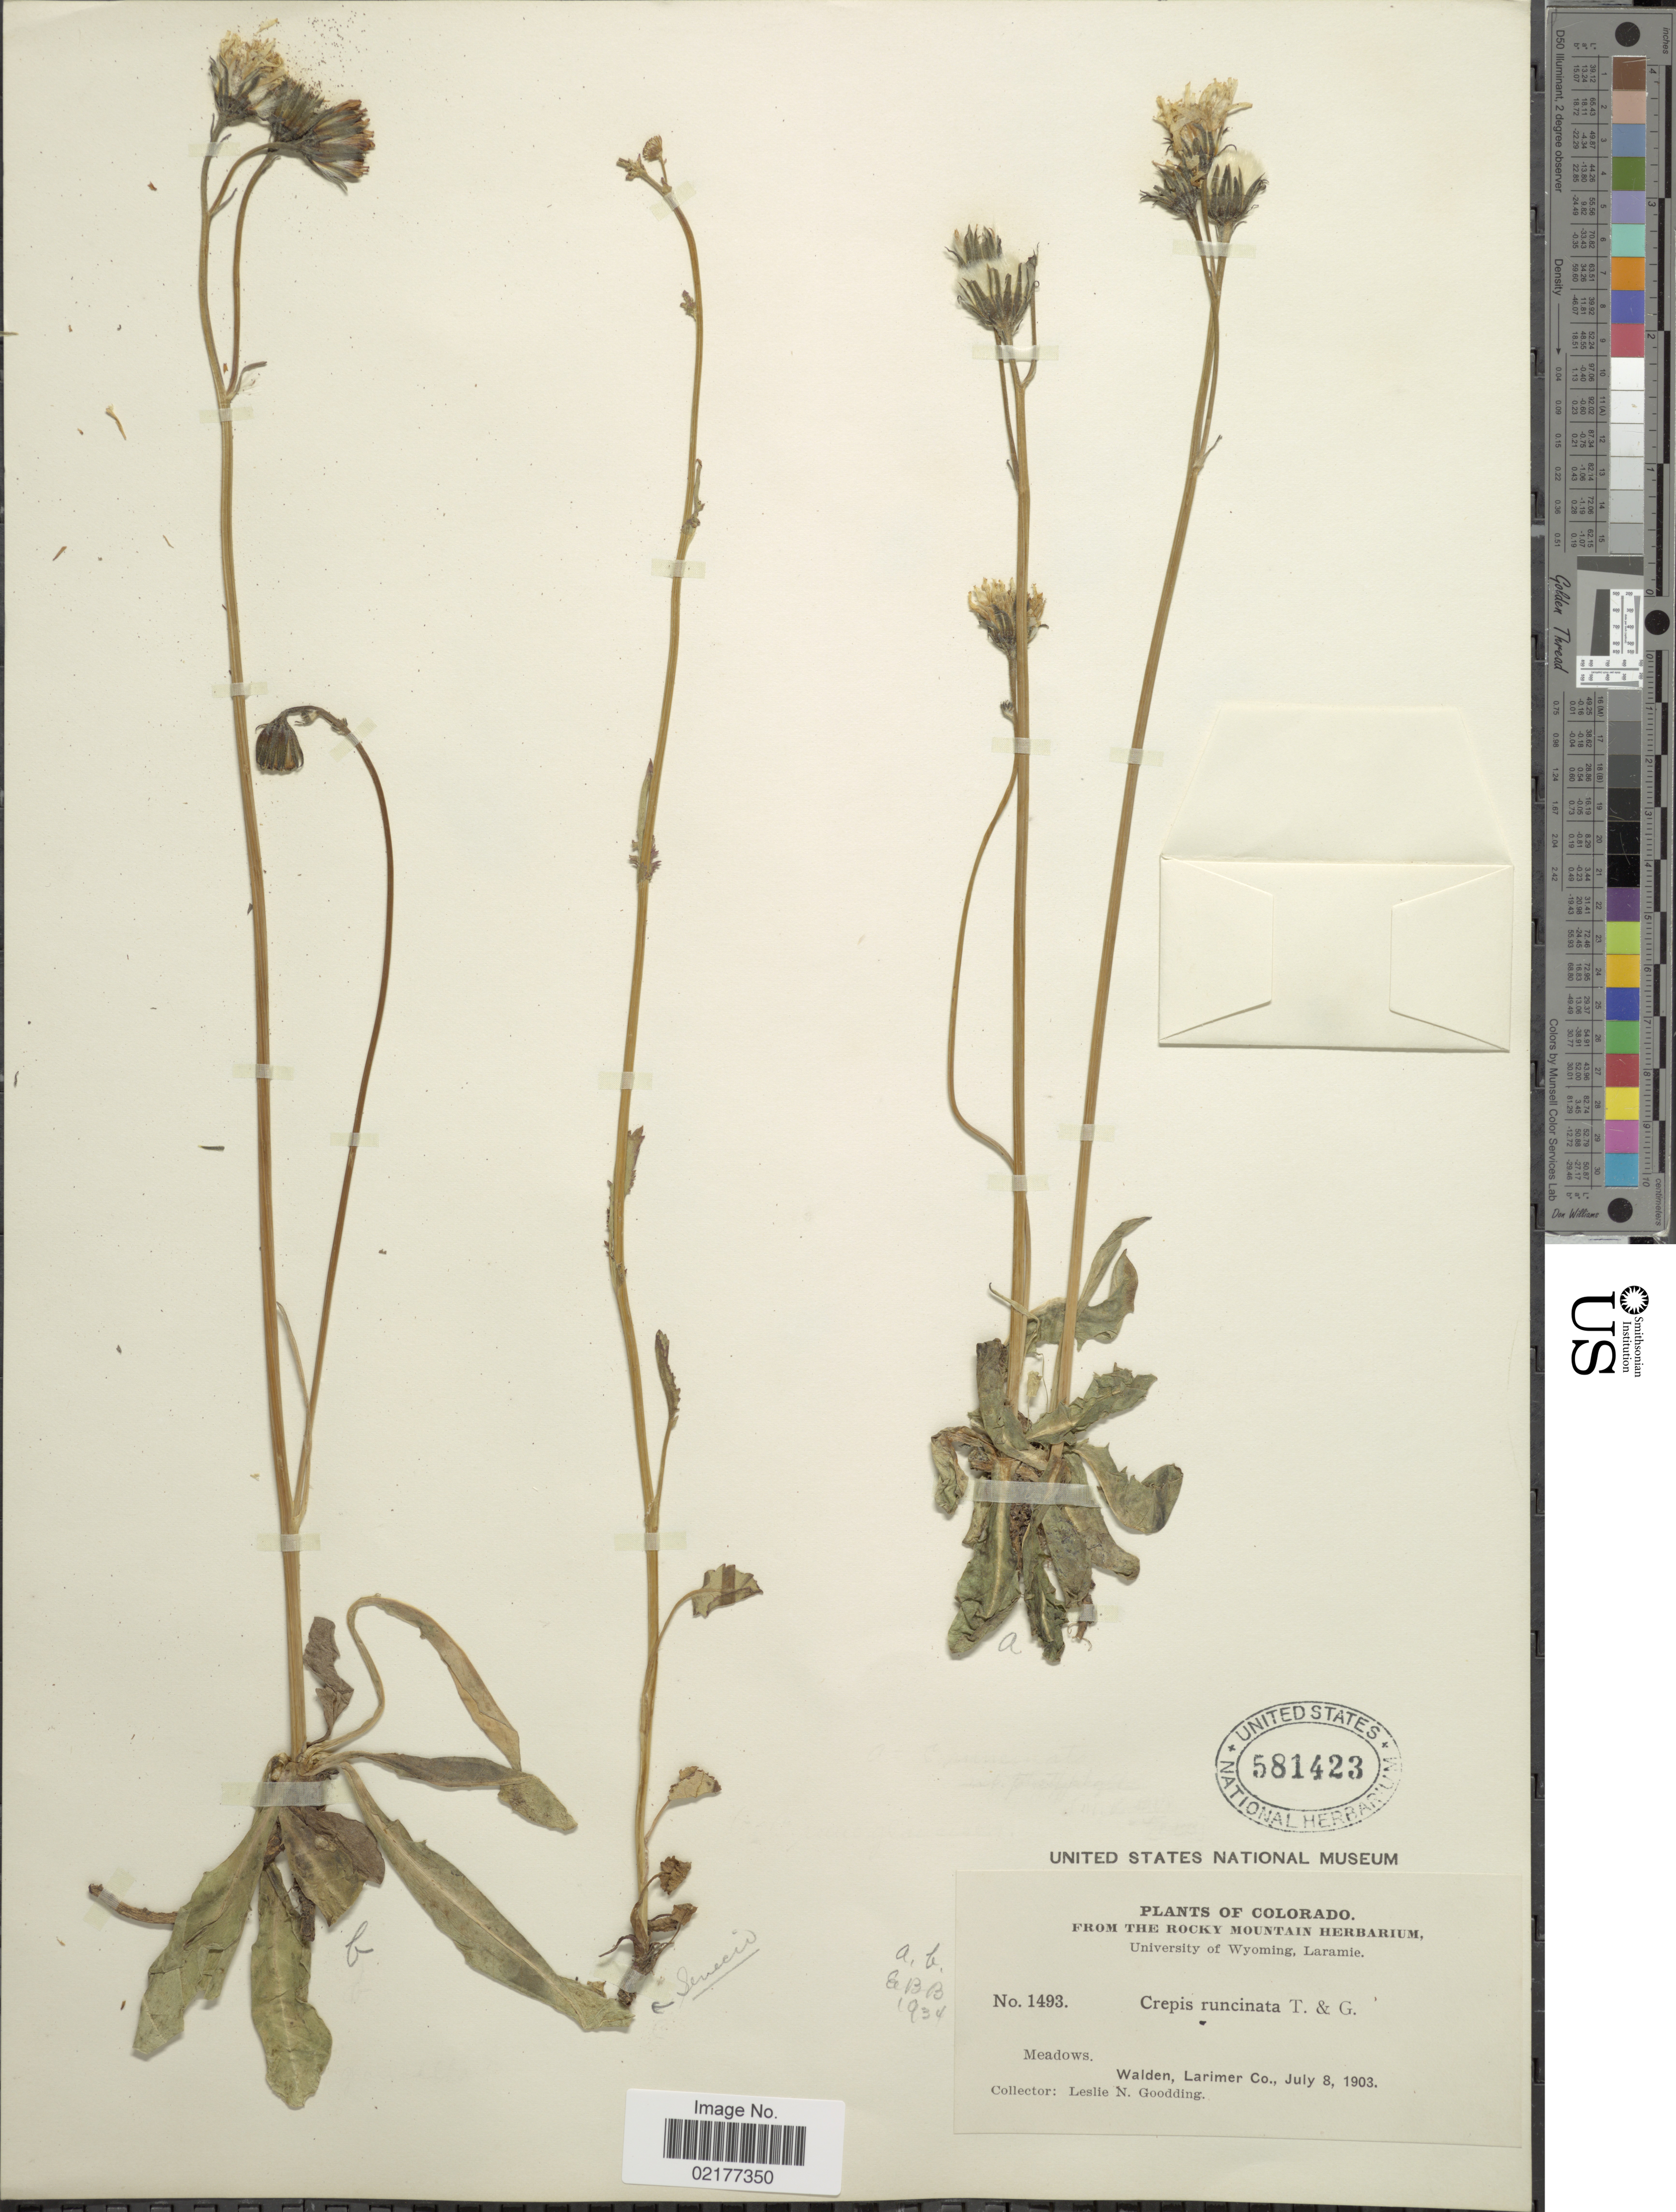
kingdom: Plantae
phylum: Tracheophyta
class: Magnoliopsida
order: Asterales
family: Asteraceae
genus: Crepis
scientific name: Crepis runcinata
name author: Torr. & A. Gray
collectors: L. N. Goodding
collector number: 1493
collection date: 1903-07-08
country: United States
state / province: Colorado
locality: Walden, Larimer Co.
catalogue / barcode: US 581423